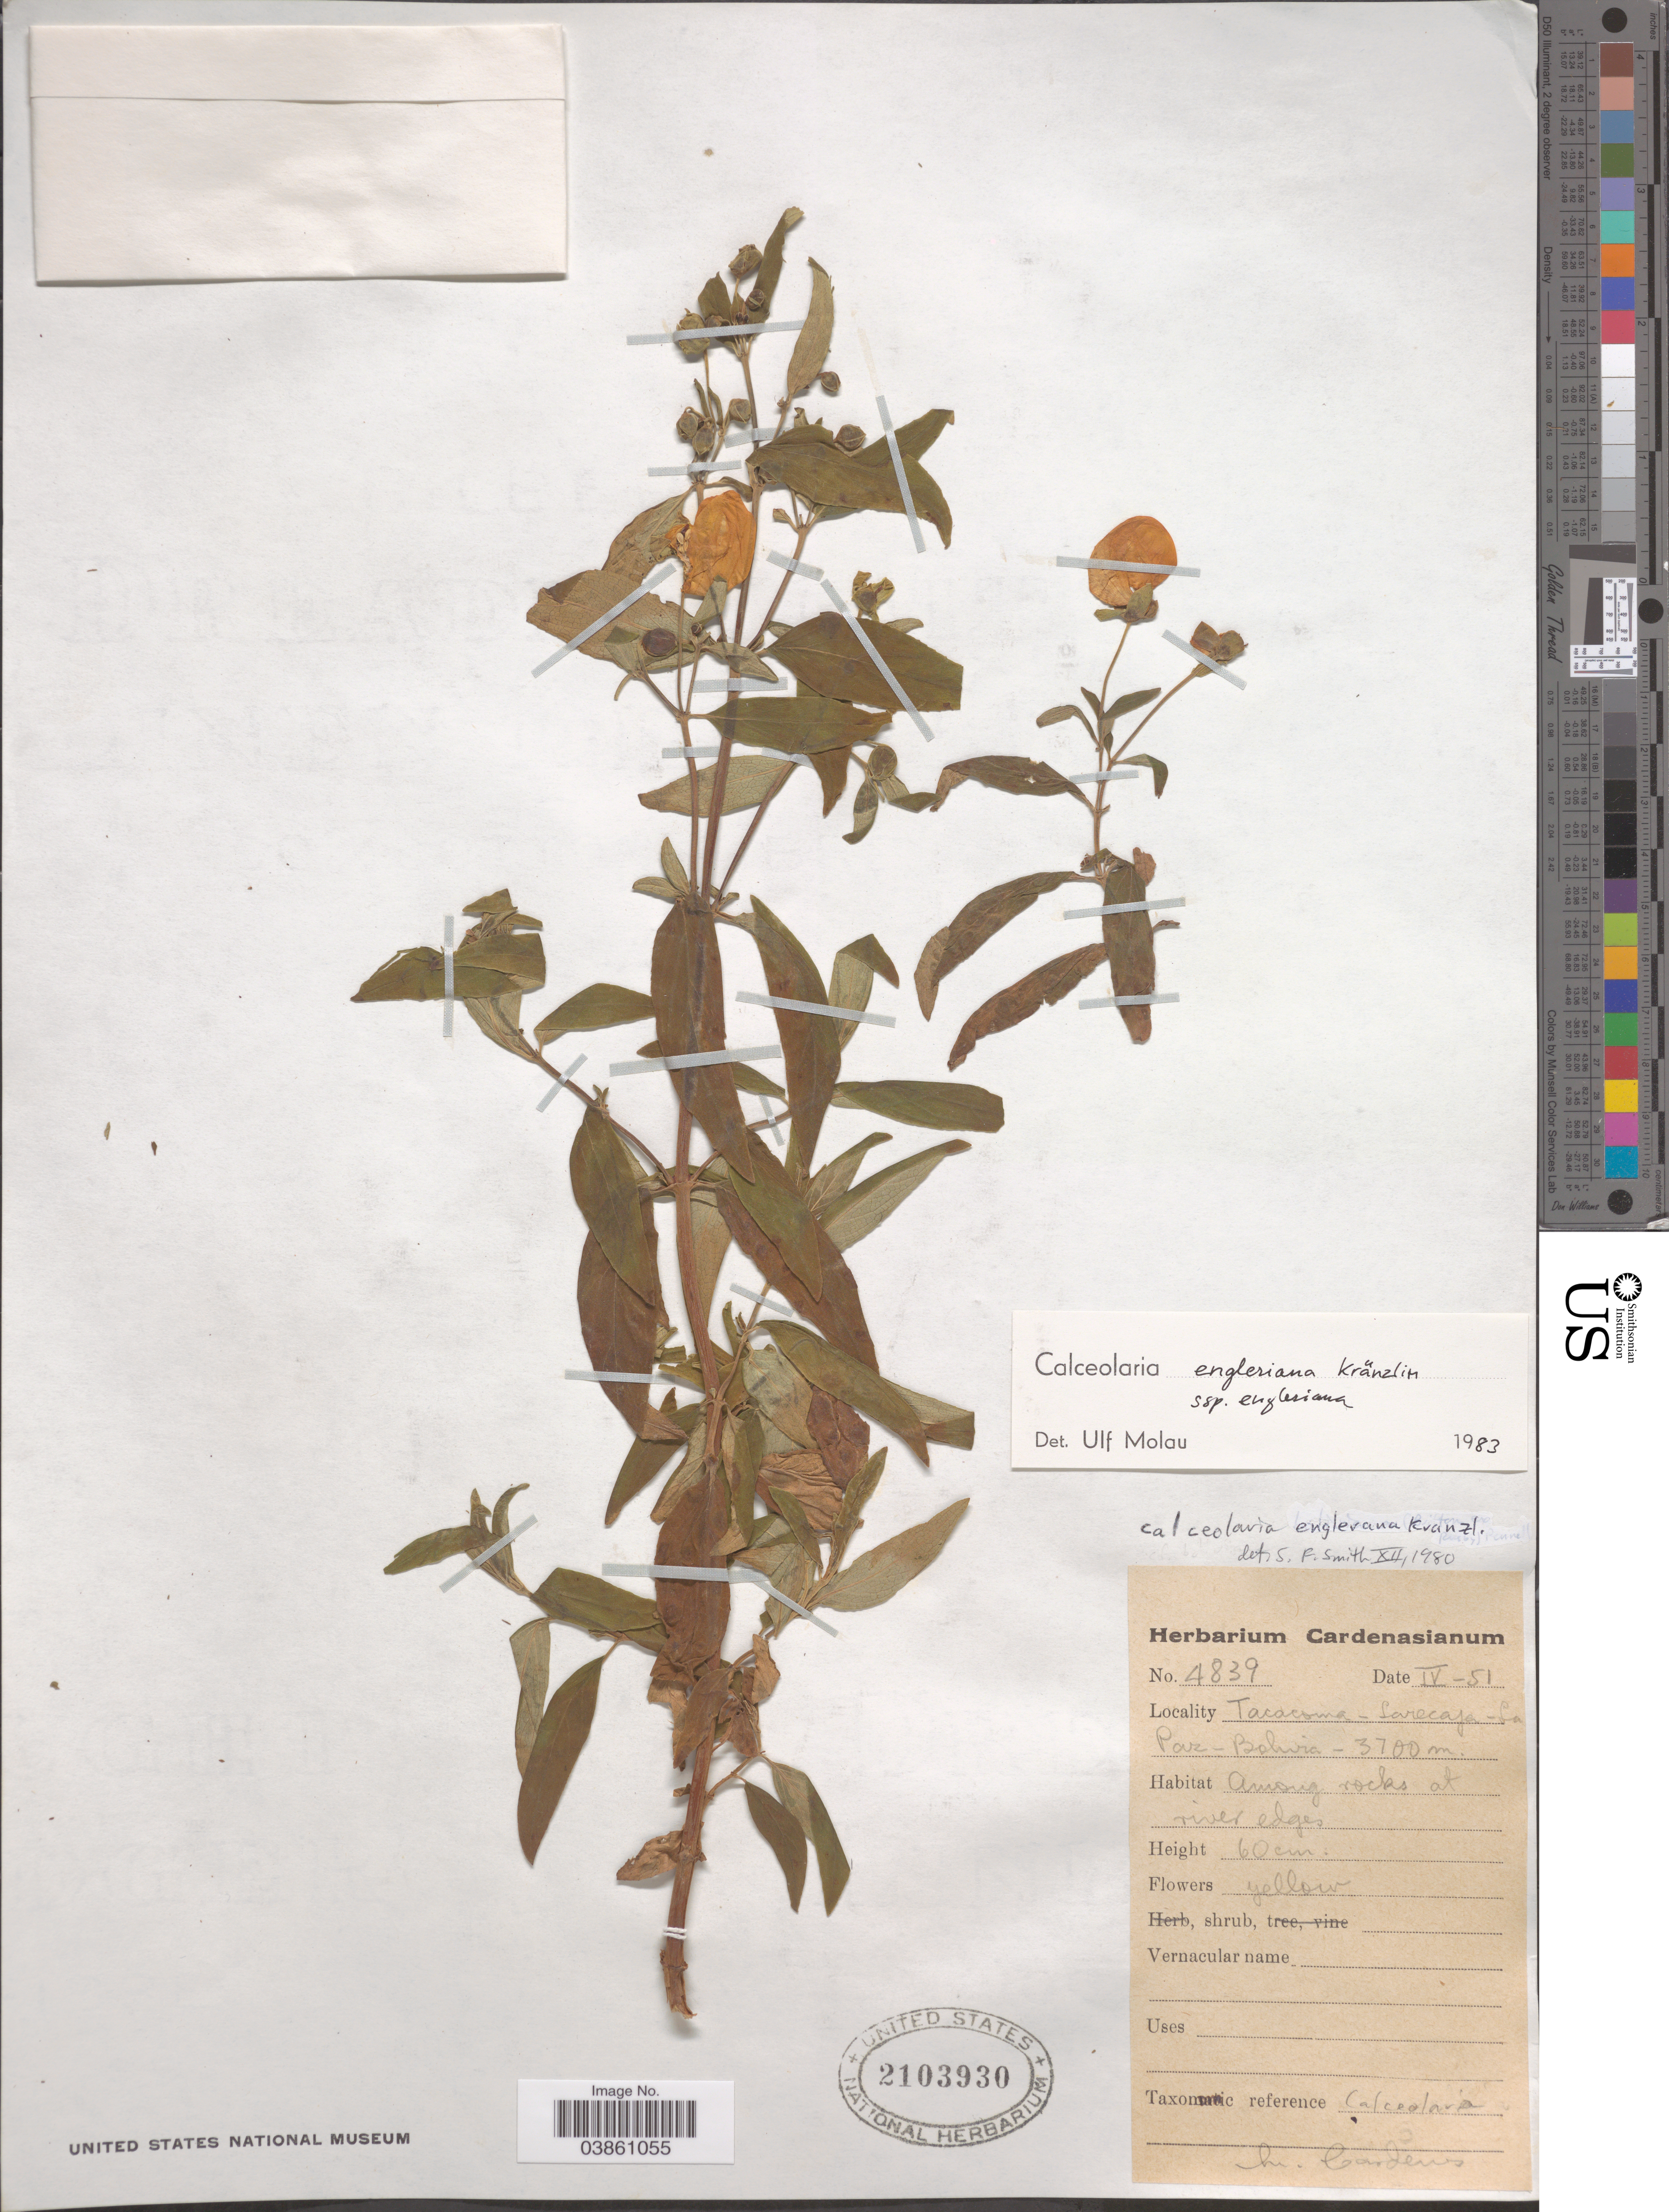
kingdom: Plantae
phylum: Tracheophyta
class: Magnoliopsida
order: Lamiales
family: Calceolariaceae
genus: Calceolaria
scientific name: Calceolaria engleriana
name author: Kraenzl.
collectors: M. Cárdenas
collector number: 4839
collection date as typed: Transcribed d/m/y: /4/51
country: Bolivia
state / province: La Paz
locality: Tacacoma-Larecaja.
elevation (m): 3700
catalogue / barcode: US 2103930